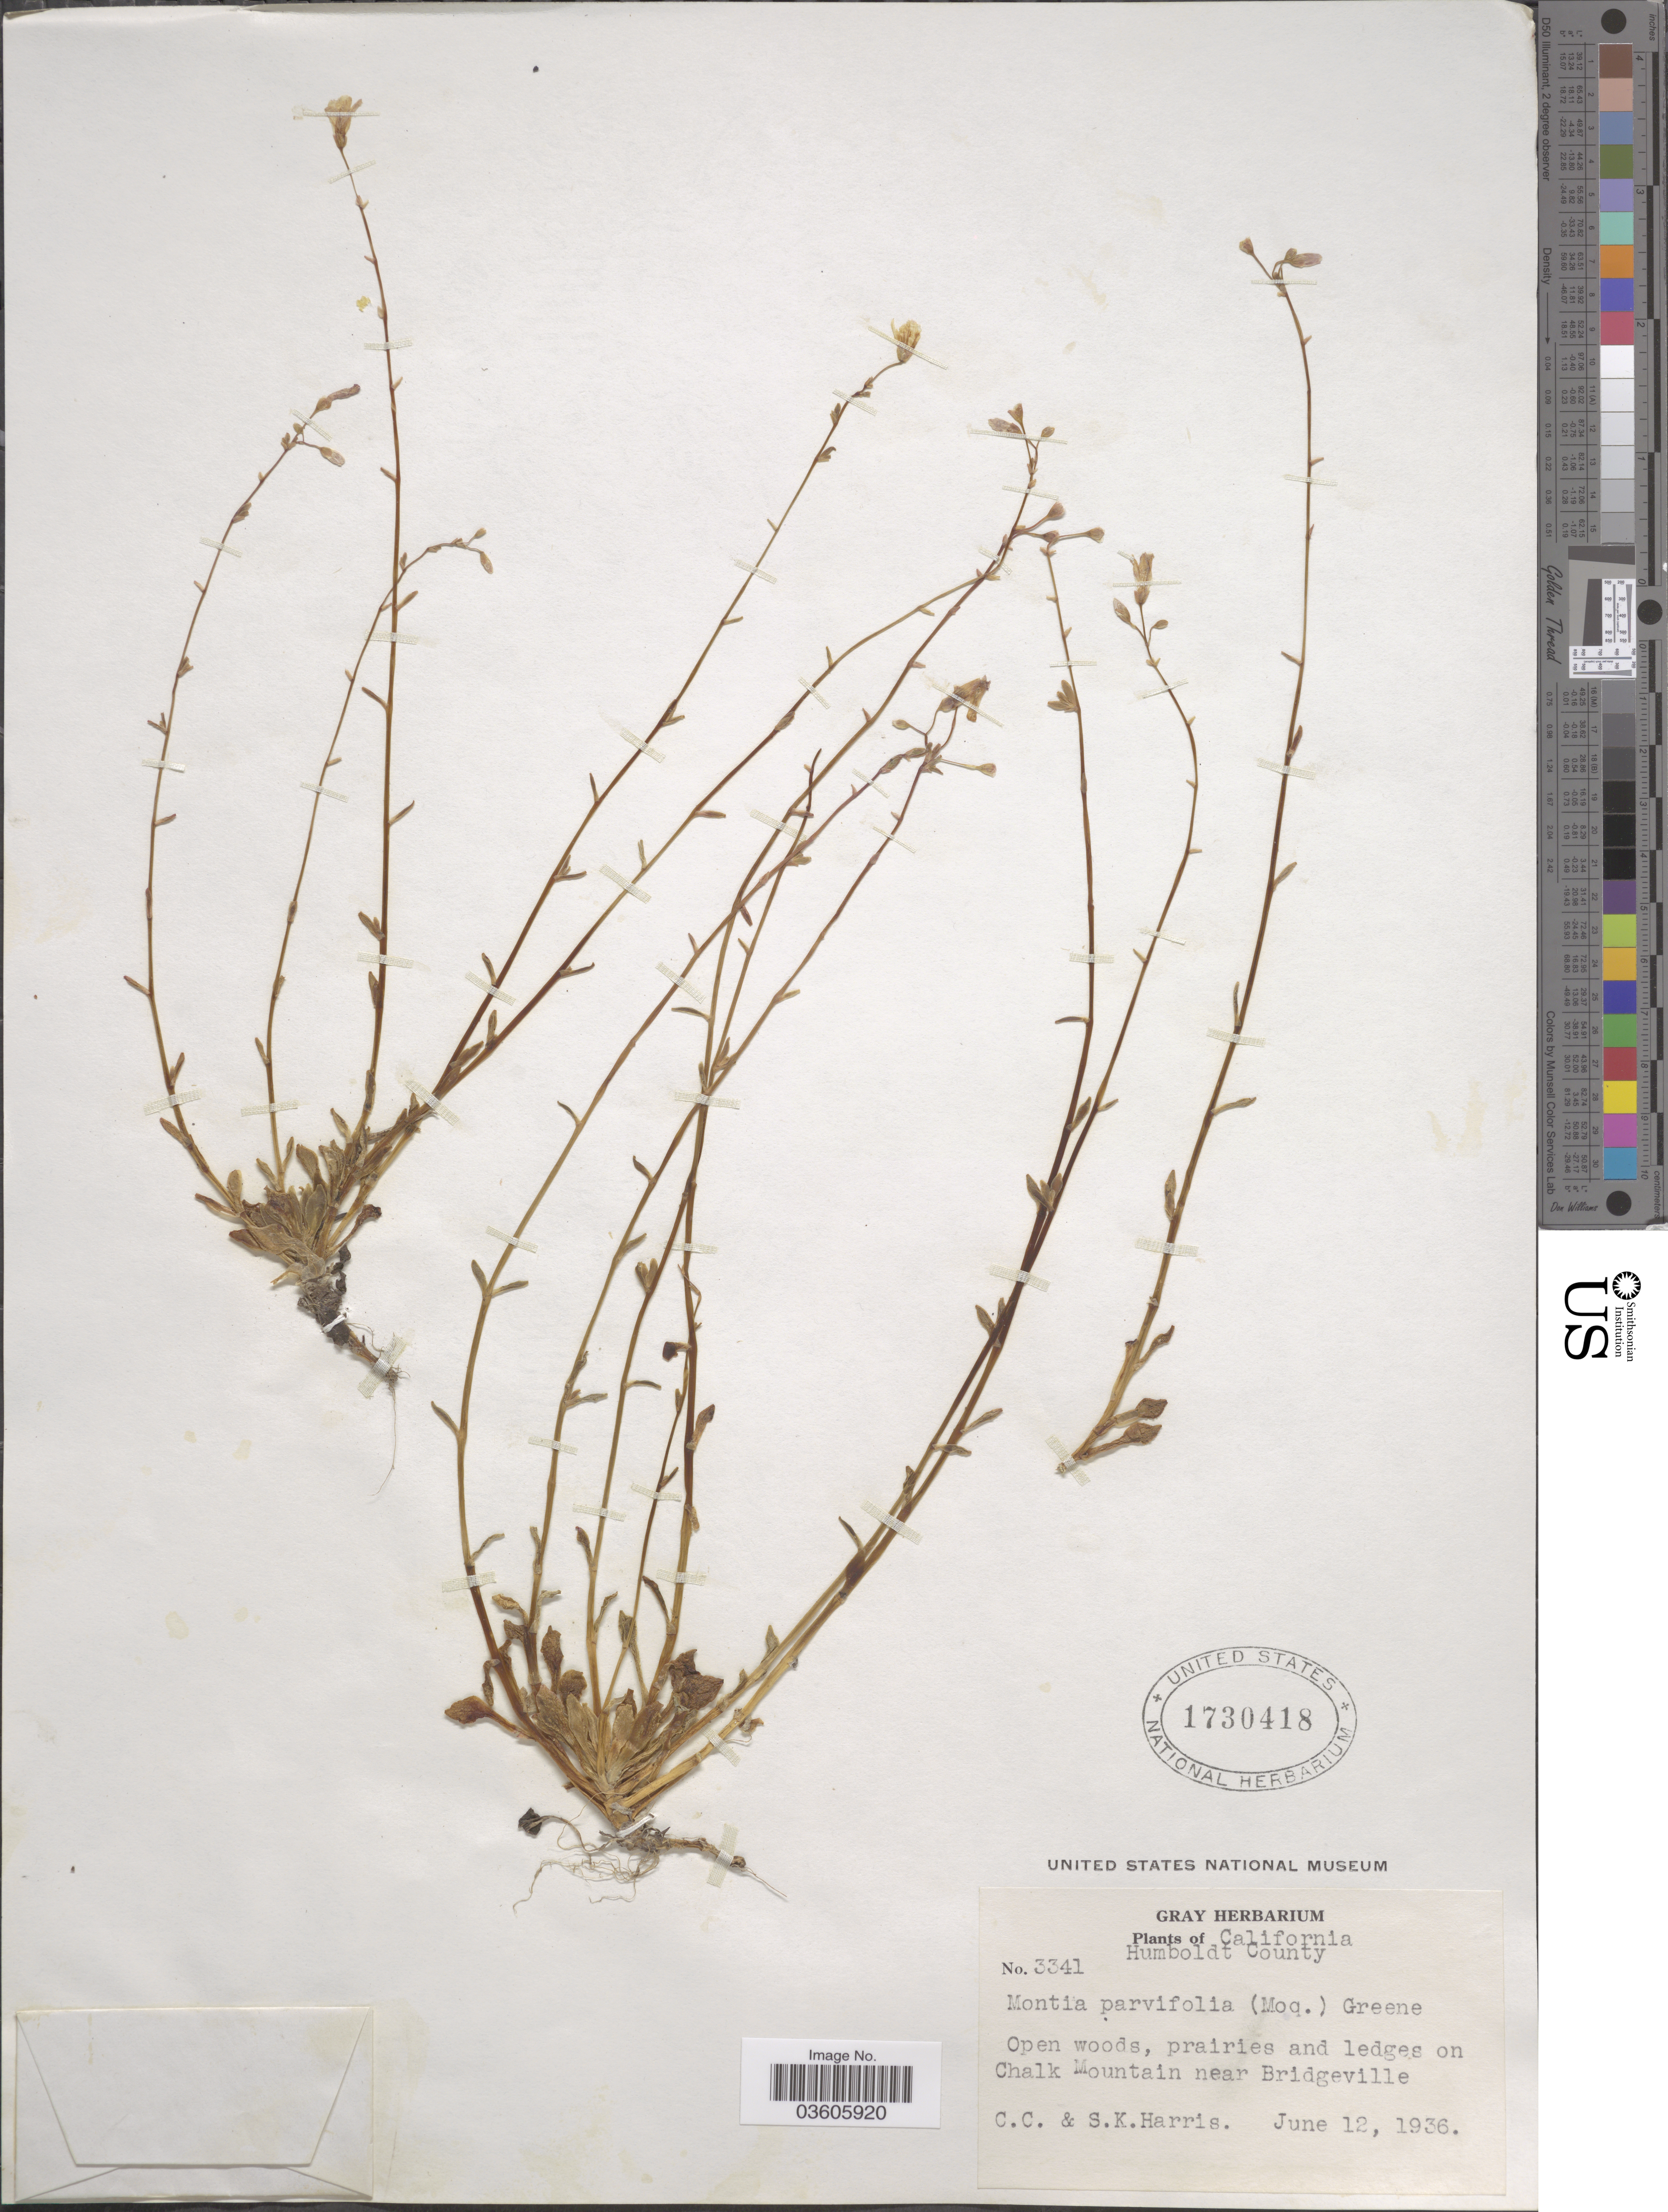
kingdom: Plantae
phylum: Tracheophyta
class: Magnoliopsida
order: Caryophyllales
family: Montiaceae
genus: Montia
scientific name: Montia parvifolia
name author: (Moc. ex DC.) Greene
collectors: C. C. Harris & S. K. Harris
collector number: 3341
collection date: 1936-06-12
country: United States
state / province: California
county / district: Humboldt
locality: Humboldt County. On Chalk Mountain near Bridgeville.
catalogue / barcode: US 1730418